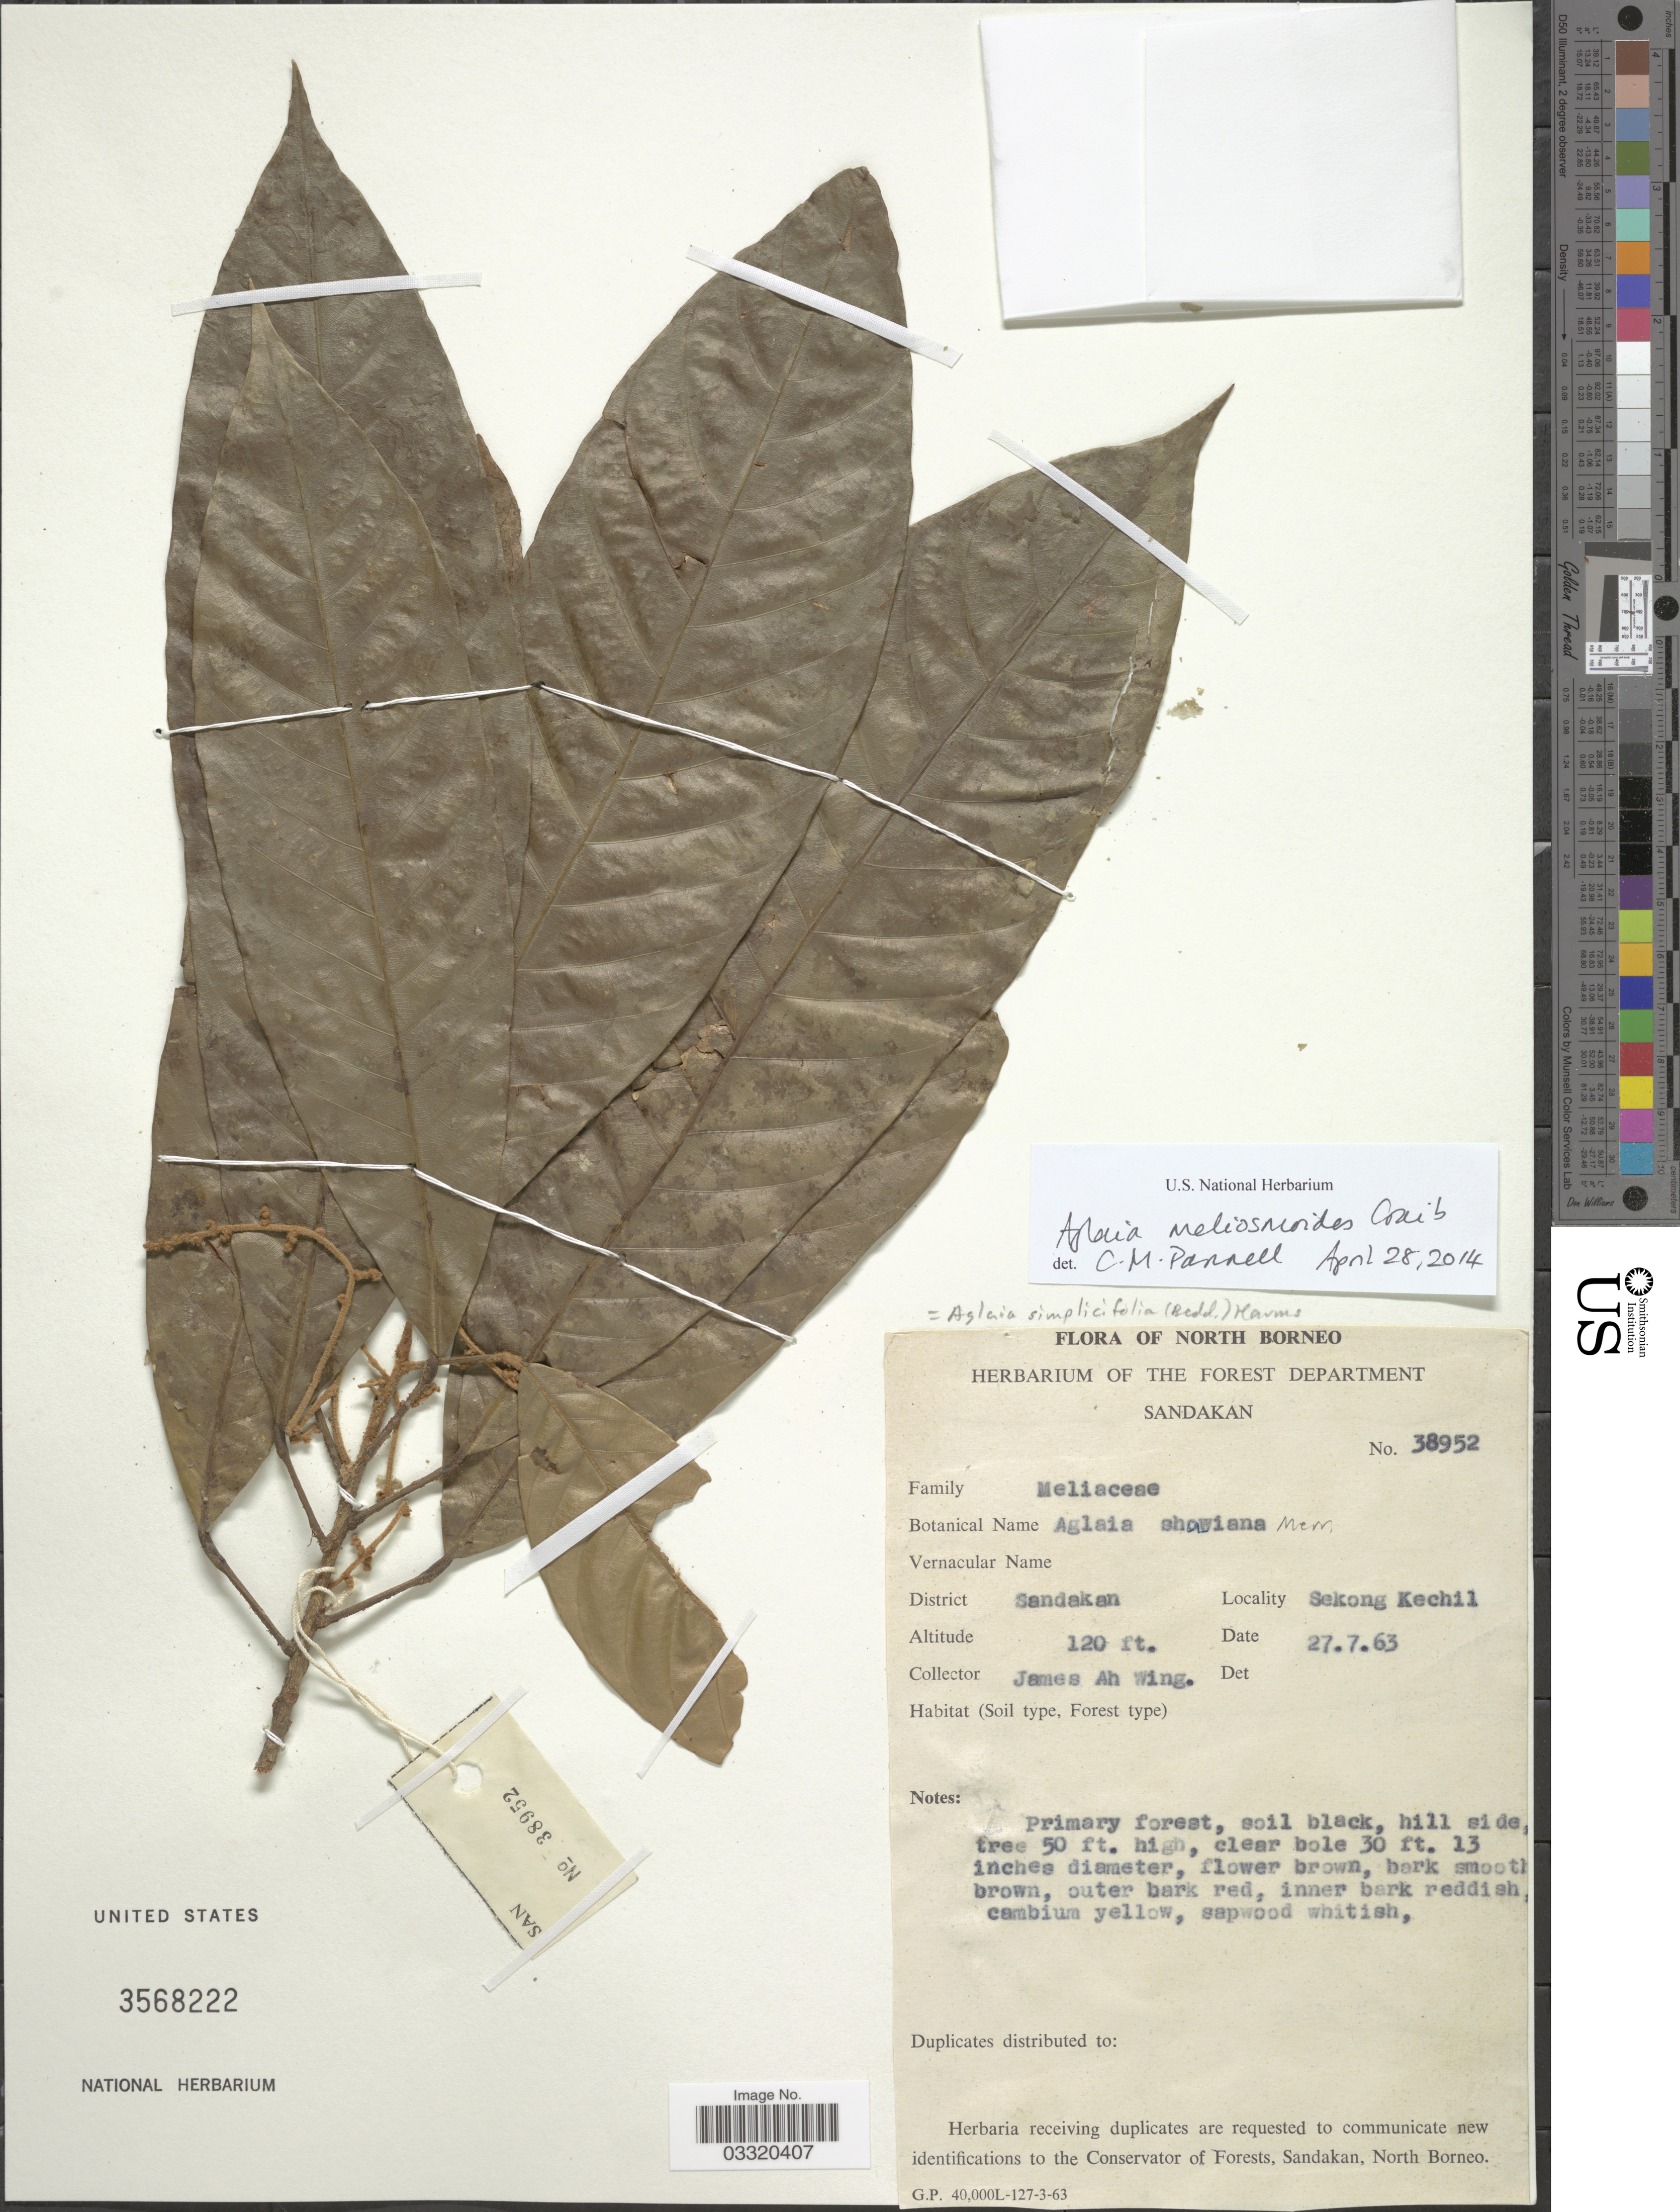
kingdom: Plantae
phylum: Tracheophyta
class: Magnoliopsida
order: Sapindales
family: Meliaceae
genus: Aglaia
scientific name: Aglaia meliosmoides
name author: Craib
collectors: J. Ahwing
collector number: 38952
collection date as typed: Transcribed d/m/y: 27/7/63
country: Malaysia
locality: North Borneo. District Sandakan. Sekong Kechil.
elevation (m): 37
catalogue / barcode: US 3568222